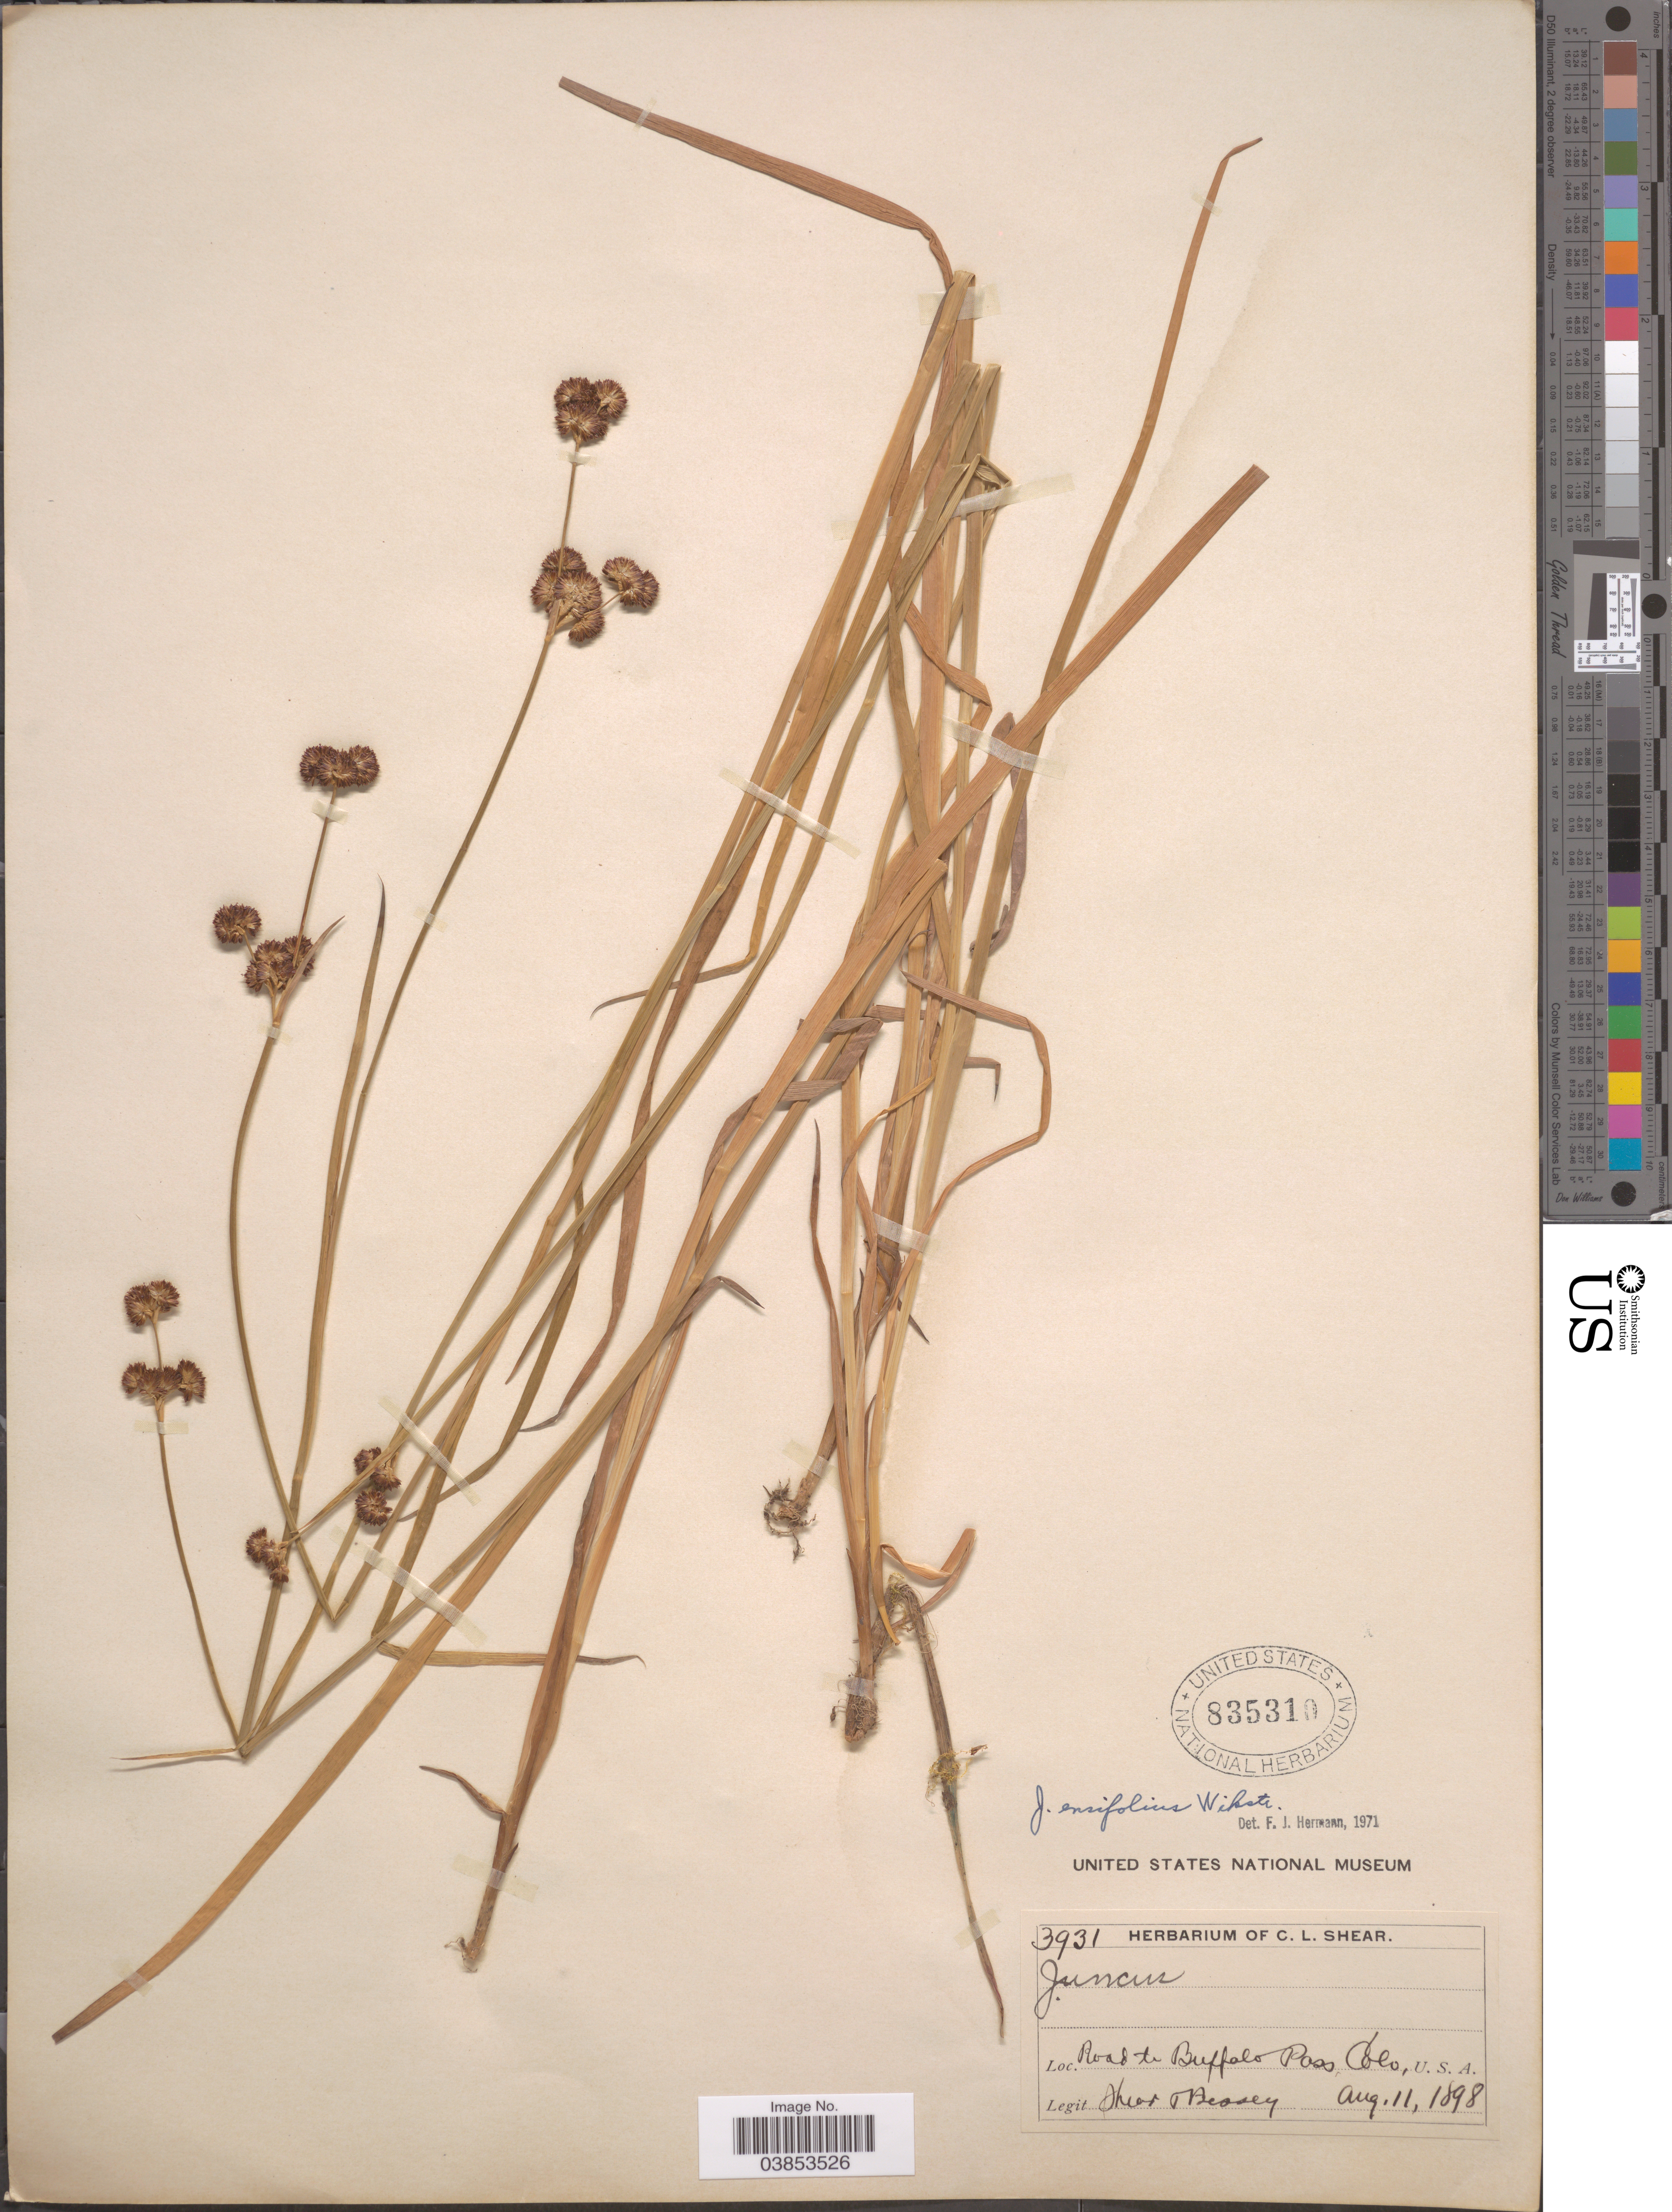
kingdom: Plantae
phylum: Tracheophyta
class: Liliopsida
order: Poales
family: Juncaceae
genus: Juncus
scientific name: Juncus ensifolius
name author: Wikstr.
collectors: C. L. Shear & -. Bessey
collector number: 3931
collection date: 1898-08-11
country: United States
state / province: Colorado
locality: Road to Buffalo Pass.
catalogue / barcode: US 835310